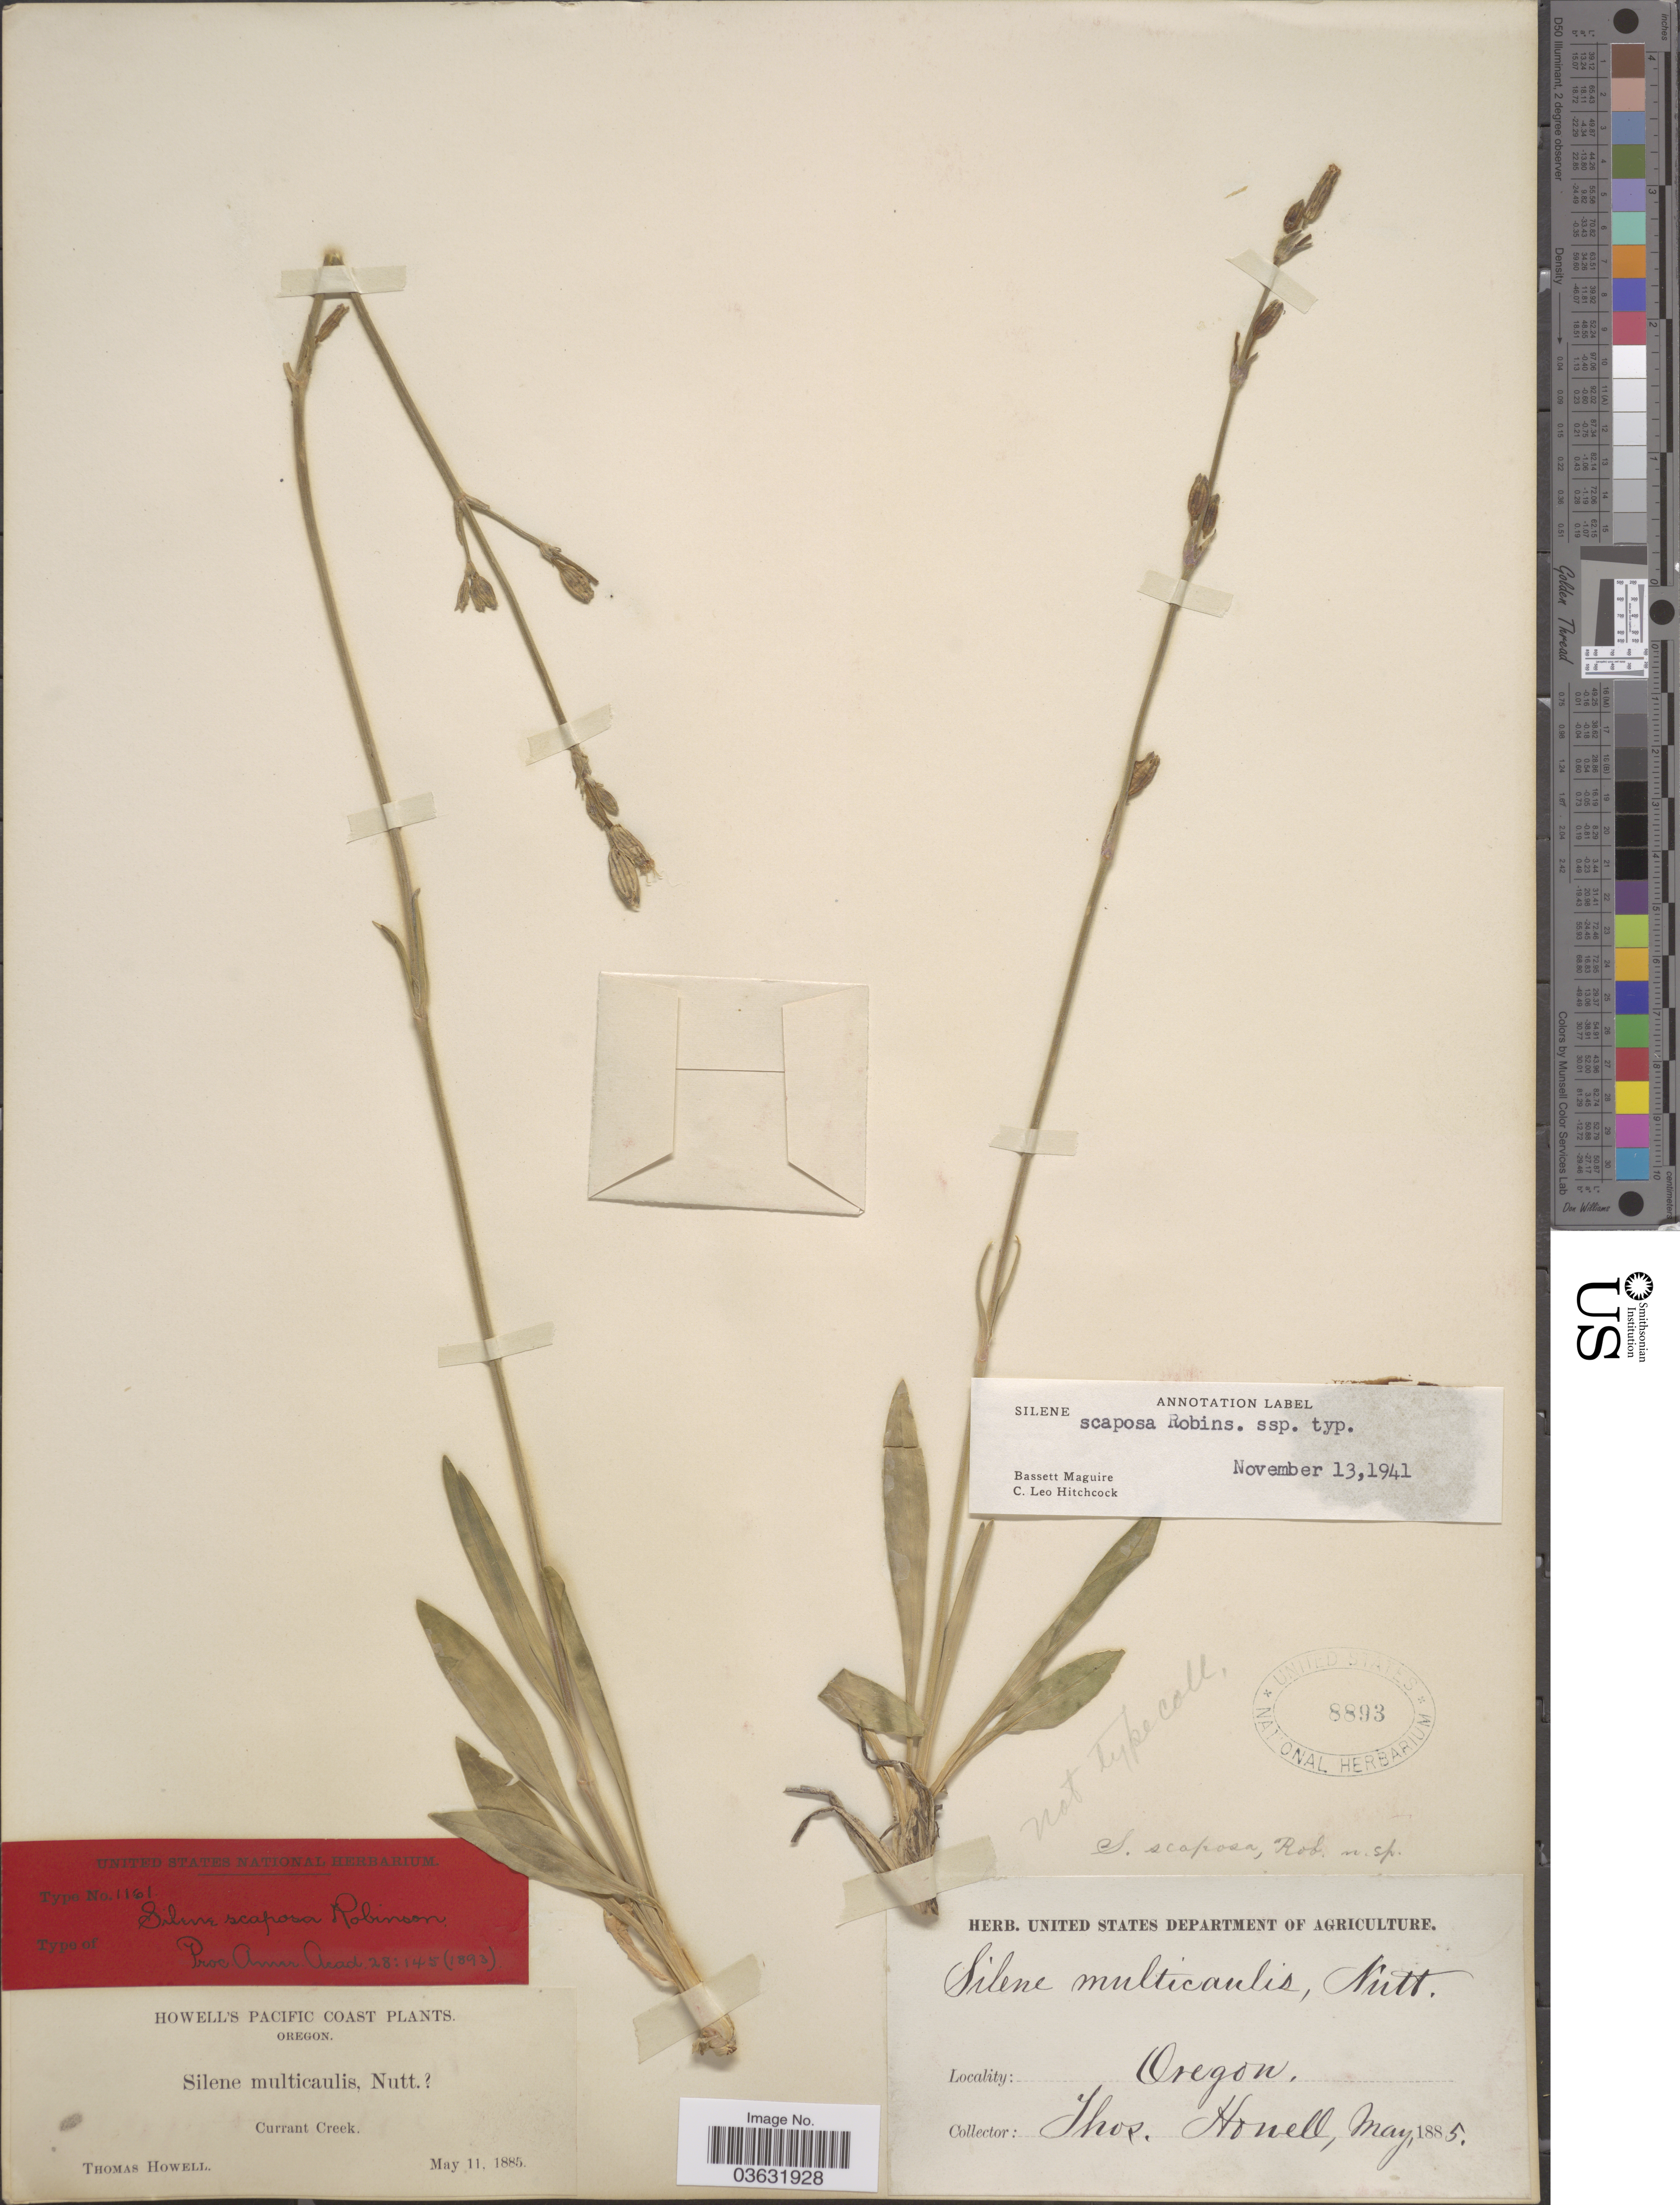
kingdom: Plantae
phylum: Tracheophyta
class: Magnoliopsida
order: Caryophyllales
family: Caryophyllaceae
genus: Silene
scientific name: Silene scaposa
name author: S. Watson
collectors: T. Howell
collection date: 1885-05-11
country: United States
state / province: Oregon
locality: Pacific Coast. Currant Creek.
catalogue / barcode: US 8893